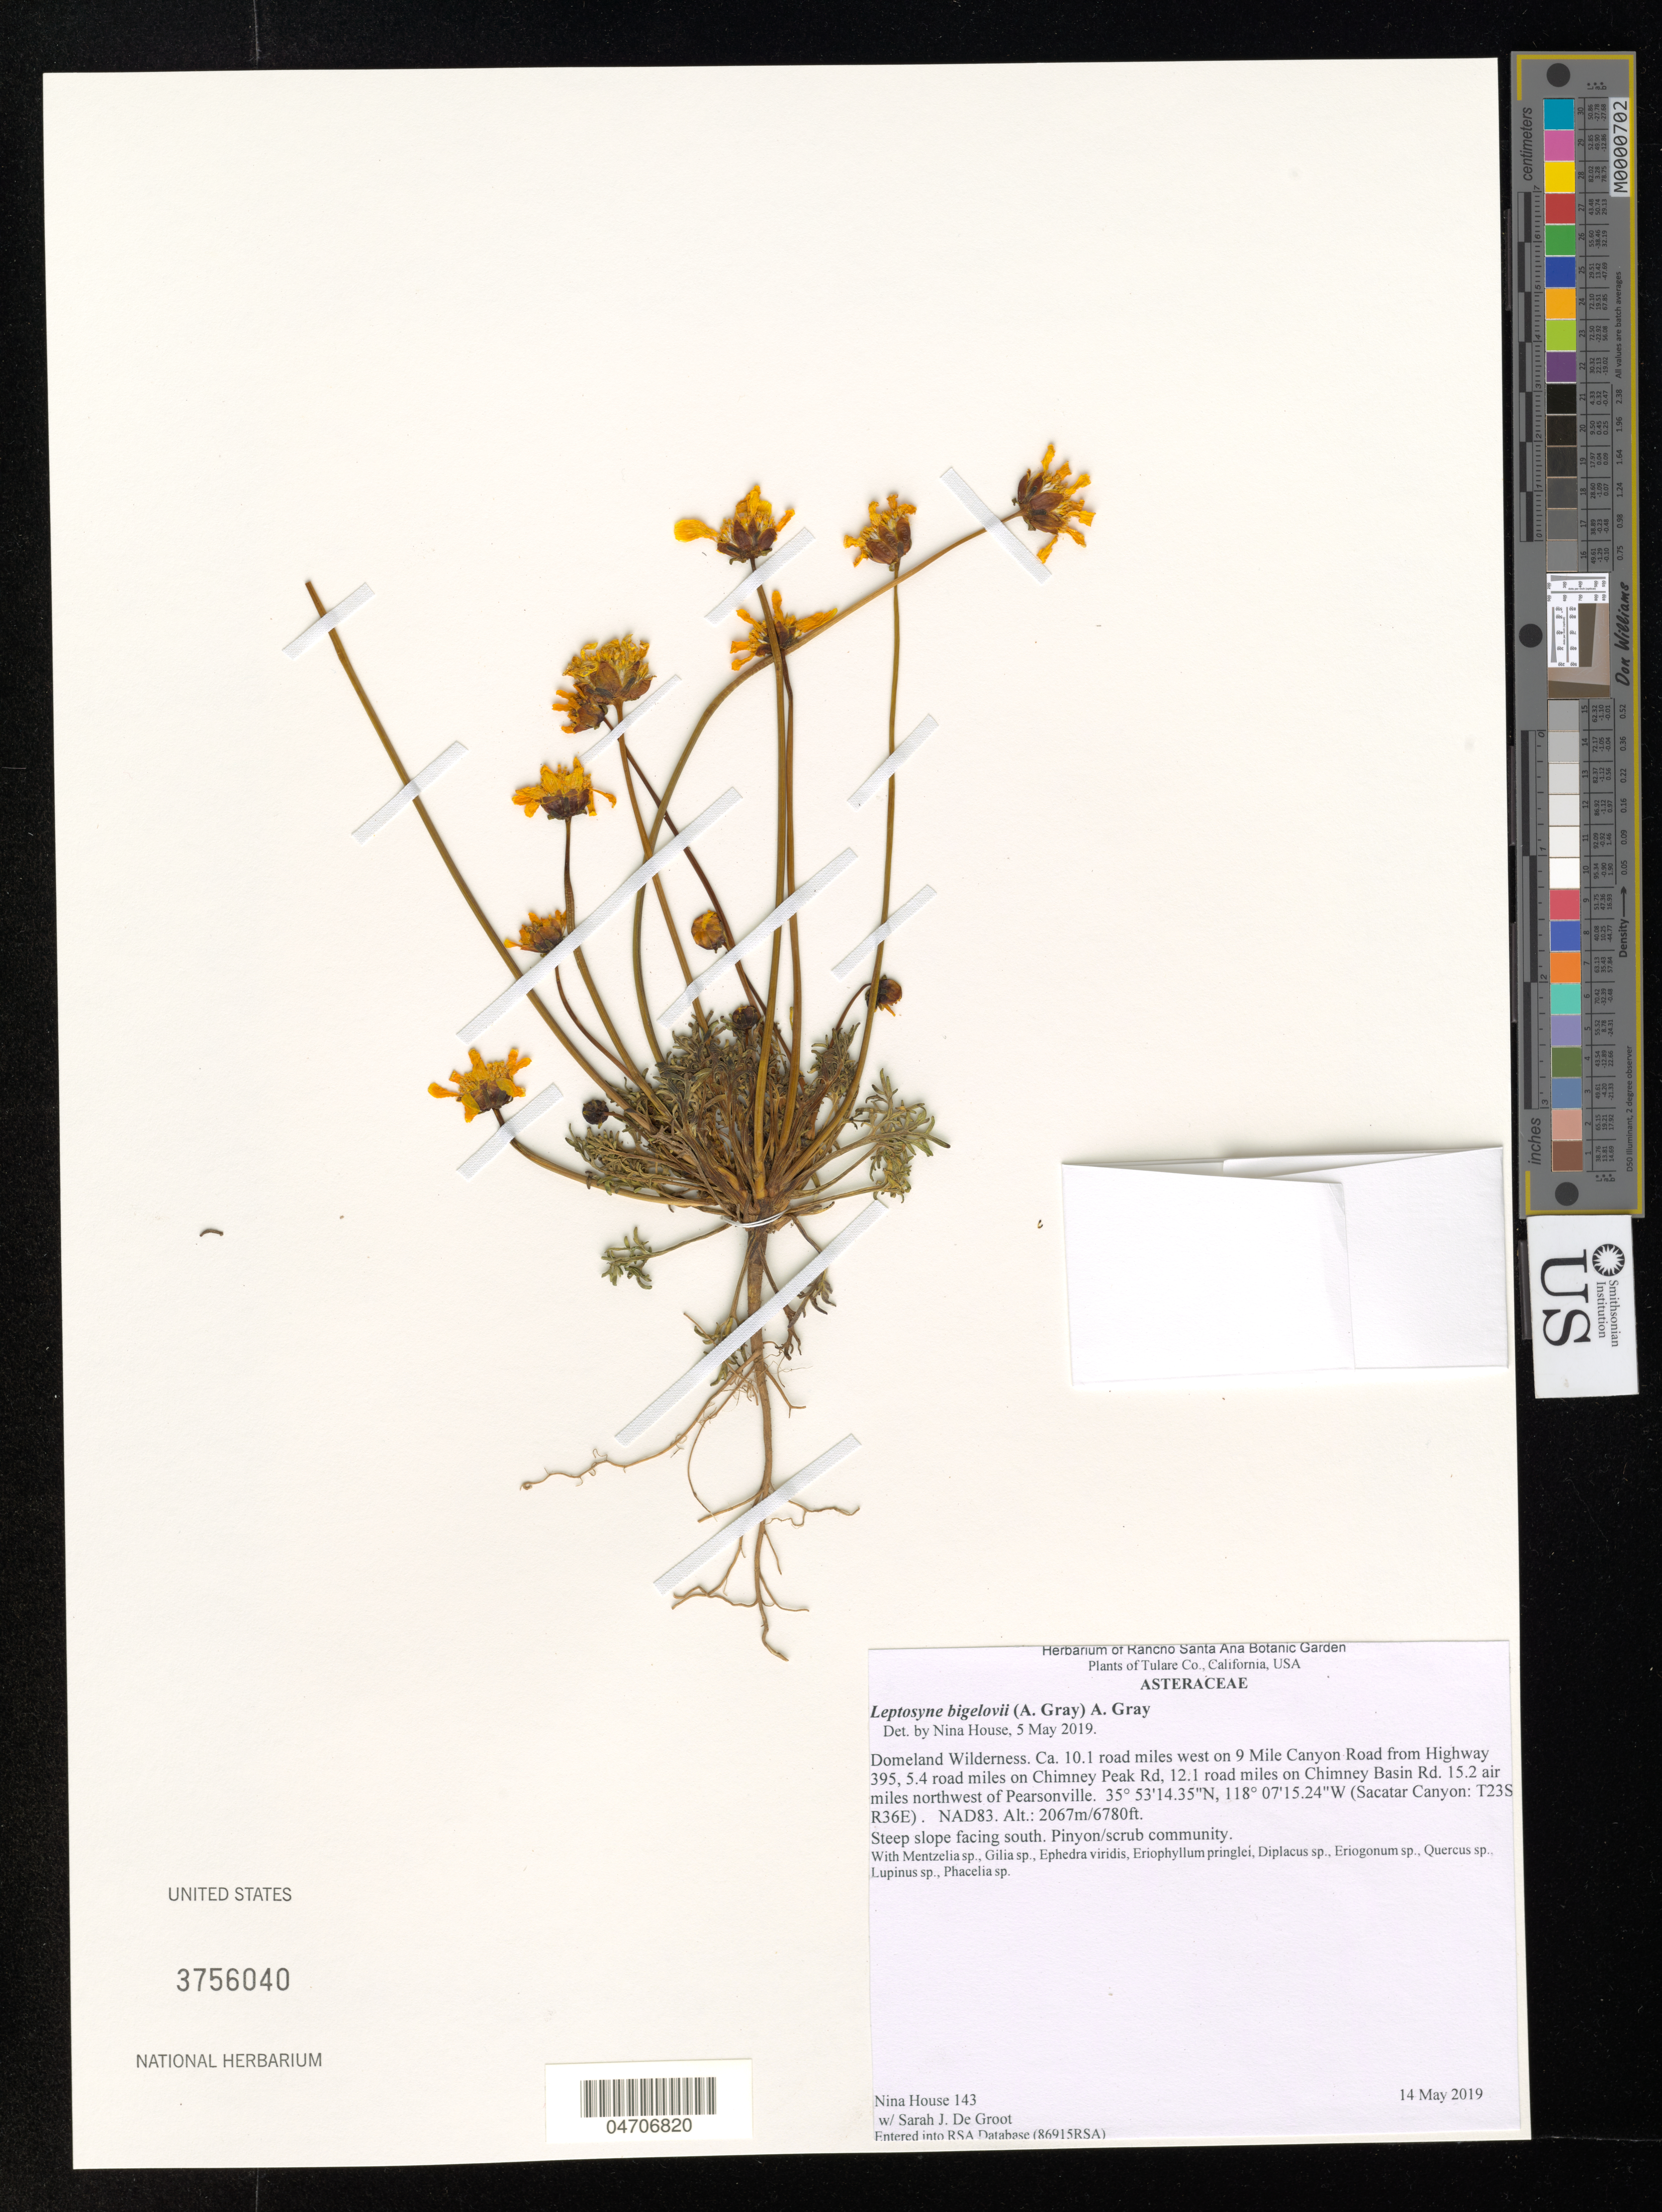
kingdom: Plantae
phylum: Tracheophyta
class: Magnoliopsida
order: Asterales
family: Asteraceae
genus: Leptosyne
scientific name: Leptosyne bigelovii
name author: (A. Gray) A. Gray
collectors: N. House & S. De Groot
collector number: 143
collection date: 2019-05-14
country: United States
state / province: California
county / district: Tulare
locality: Tularo Co. Domeland Wilderness. Ca. 10.1 road miles west on 9 Mile Canyon Road from Highway 395, 5.4 road miles on Chimney Peak Rd, 12.1 road miles on Chimney Basin Rd. 15.2 air miles northwest of Pearsonville. (Sacatar Canyon: T23S R36E). Steep slope facing south.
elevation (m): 2067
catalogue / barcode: US 3756040